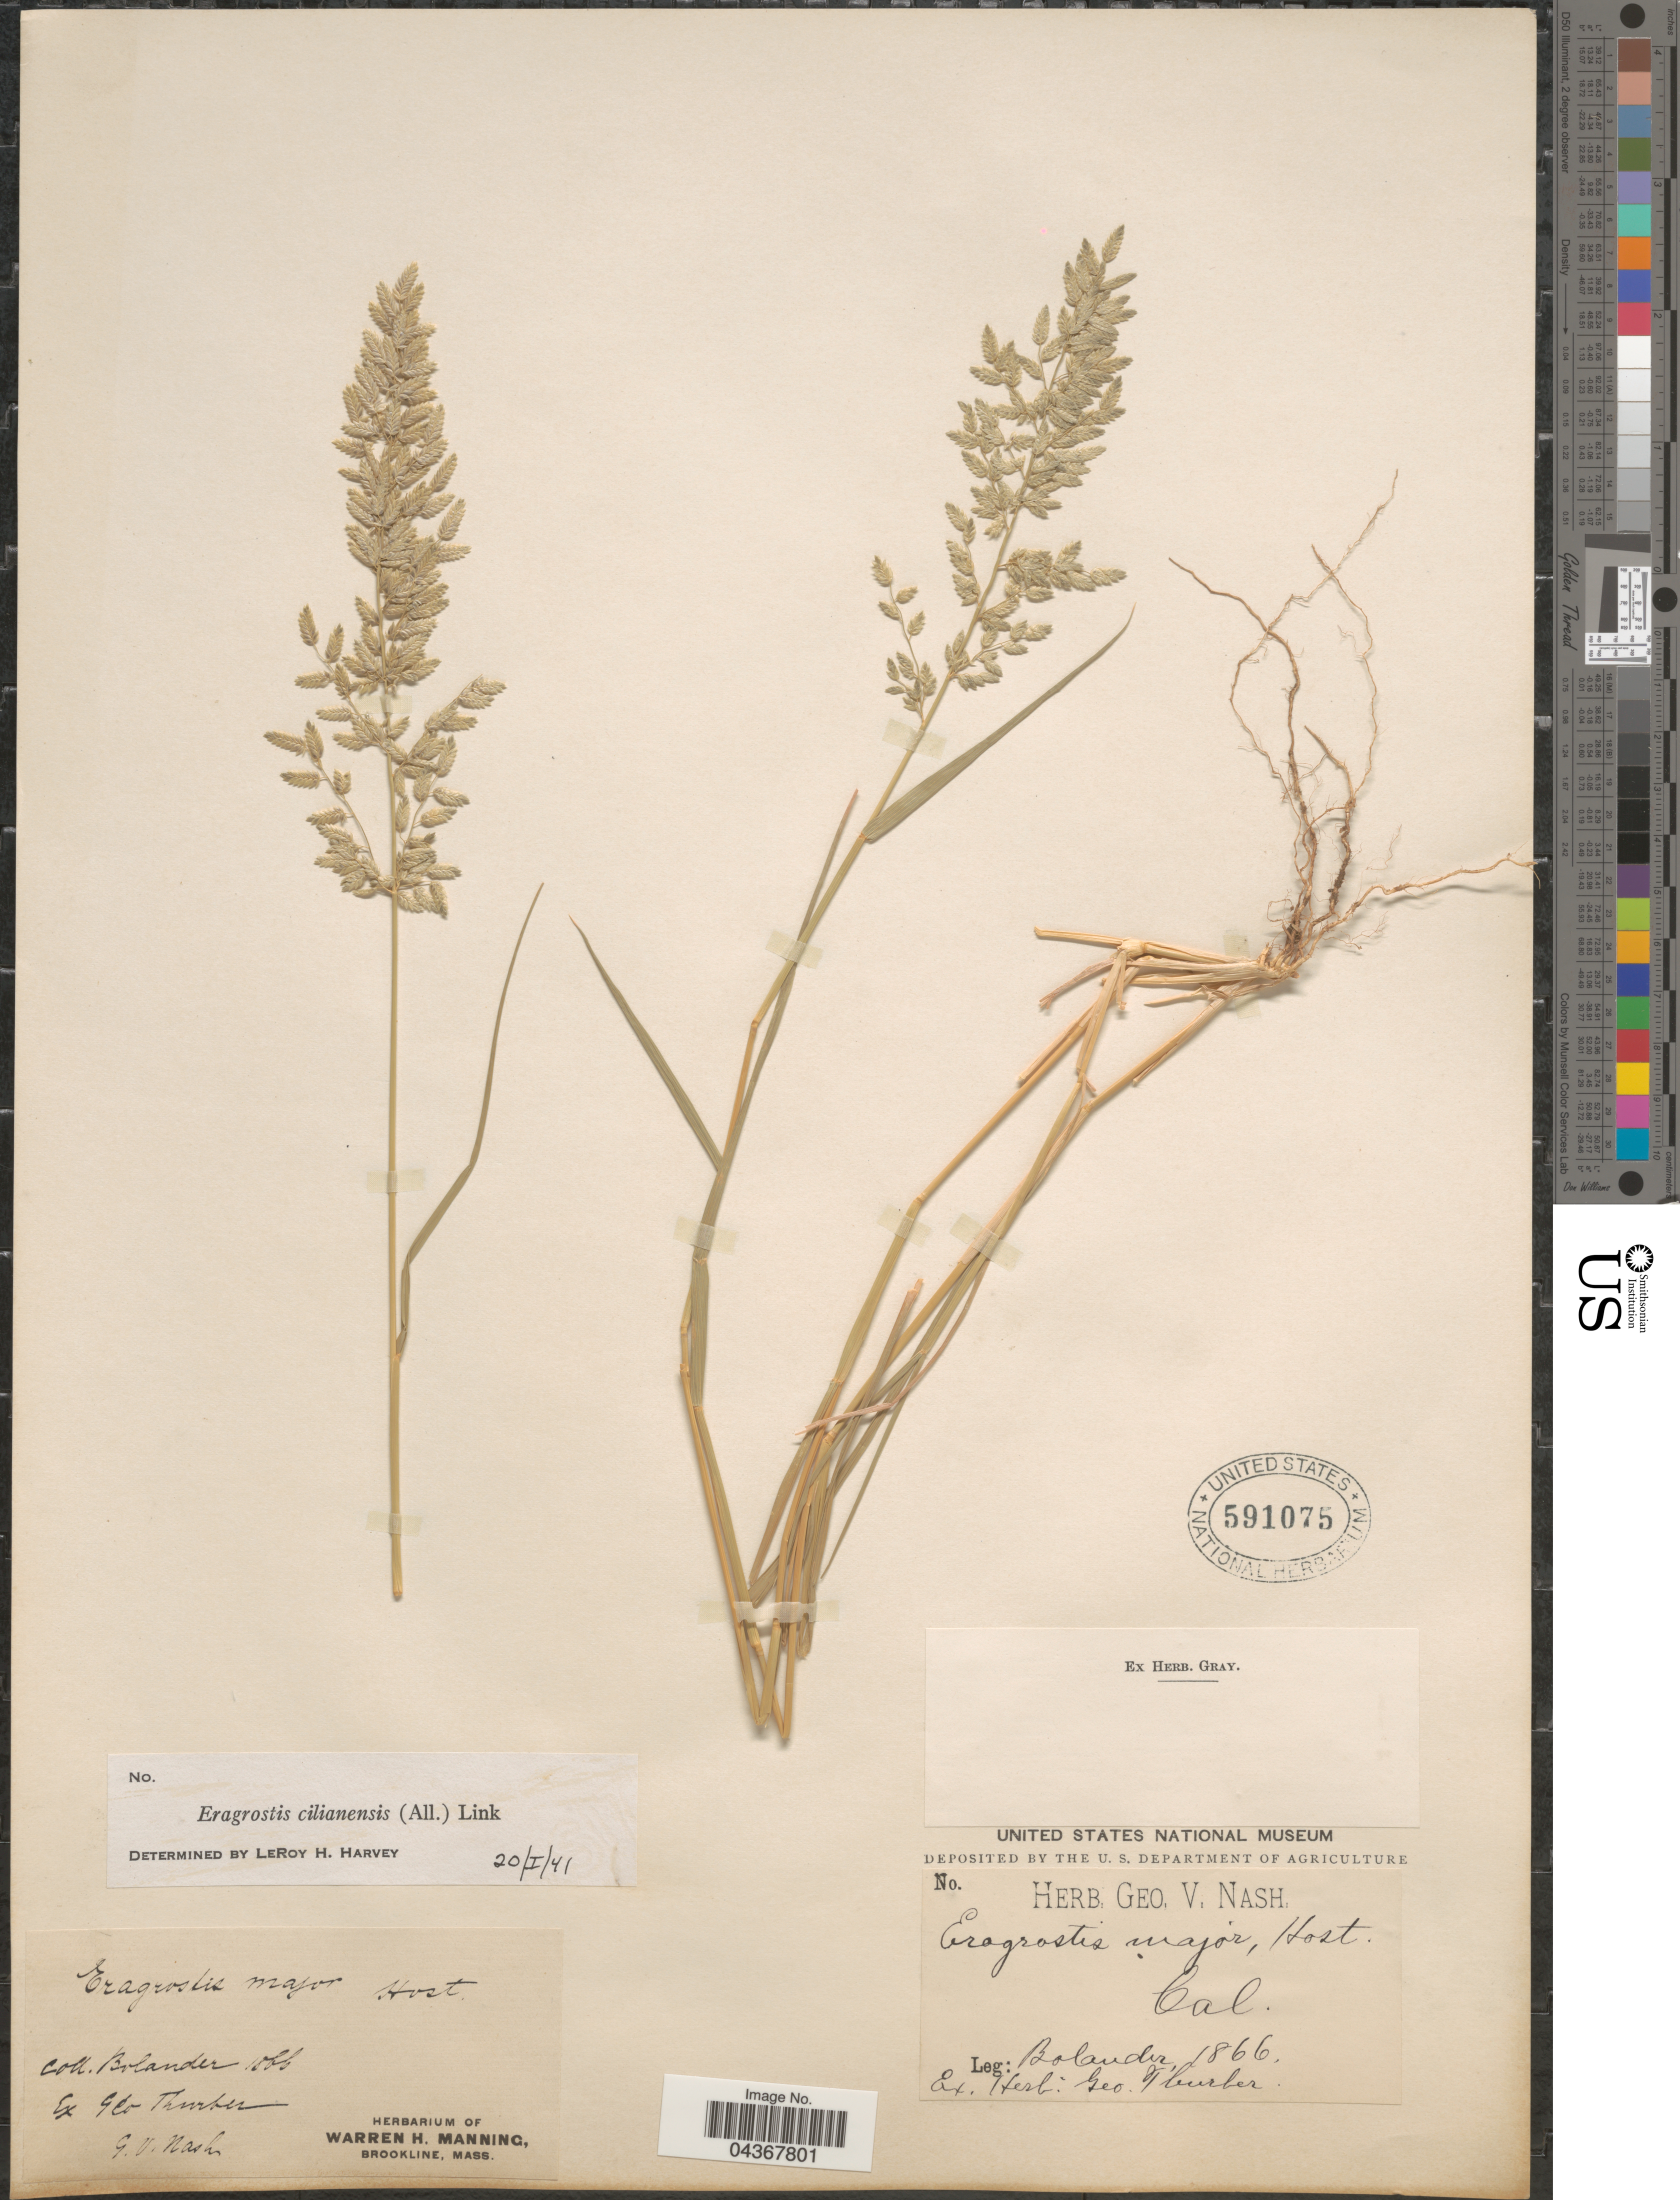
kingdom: Plantae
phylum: Tracheophyta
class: Liliopsida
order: Poales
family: Poaceae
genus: Eragrostis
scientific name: Eragrostis cilianensis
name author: (Bellardi) Vignolo ex Janch.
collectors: -. Bolander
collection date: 1866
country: United States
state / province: California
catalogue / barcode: US 591075